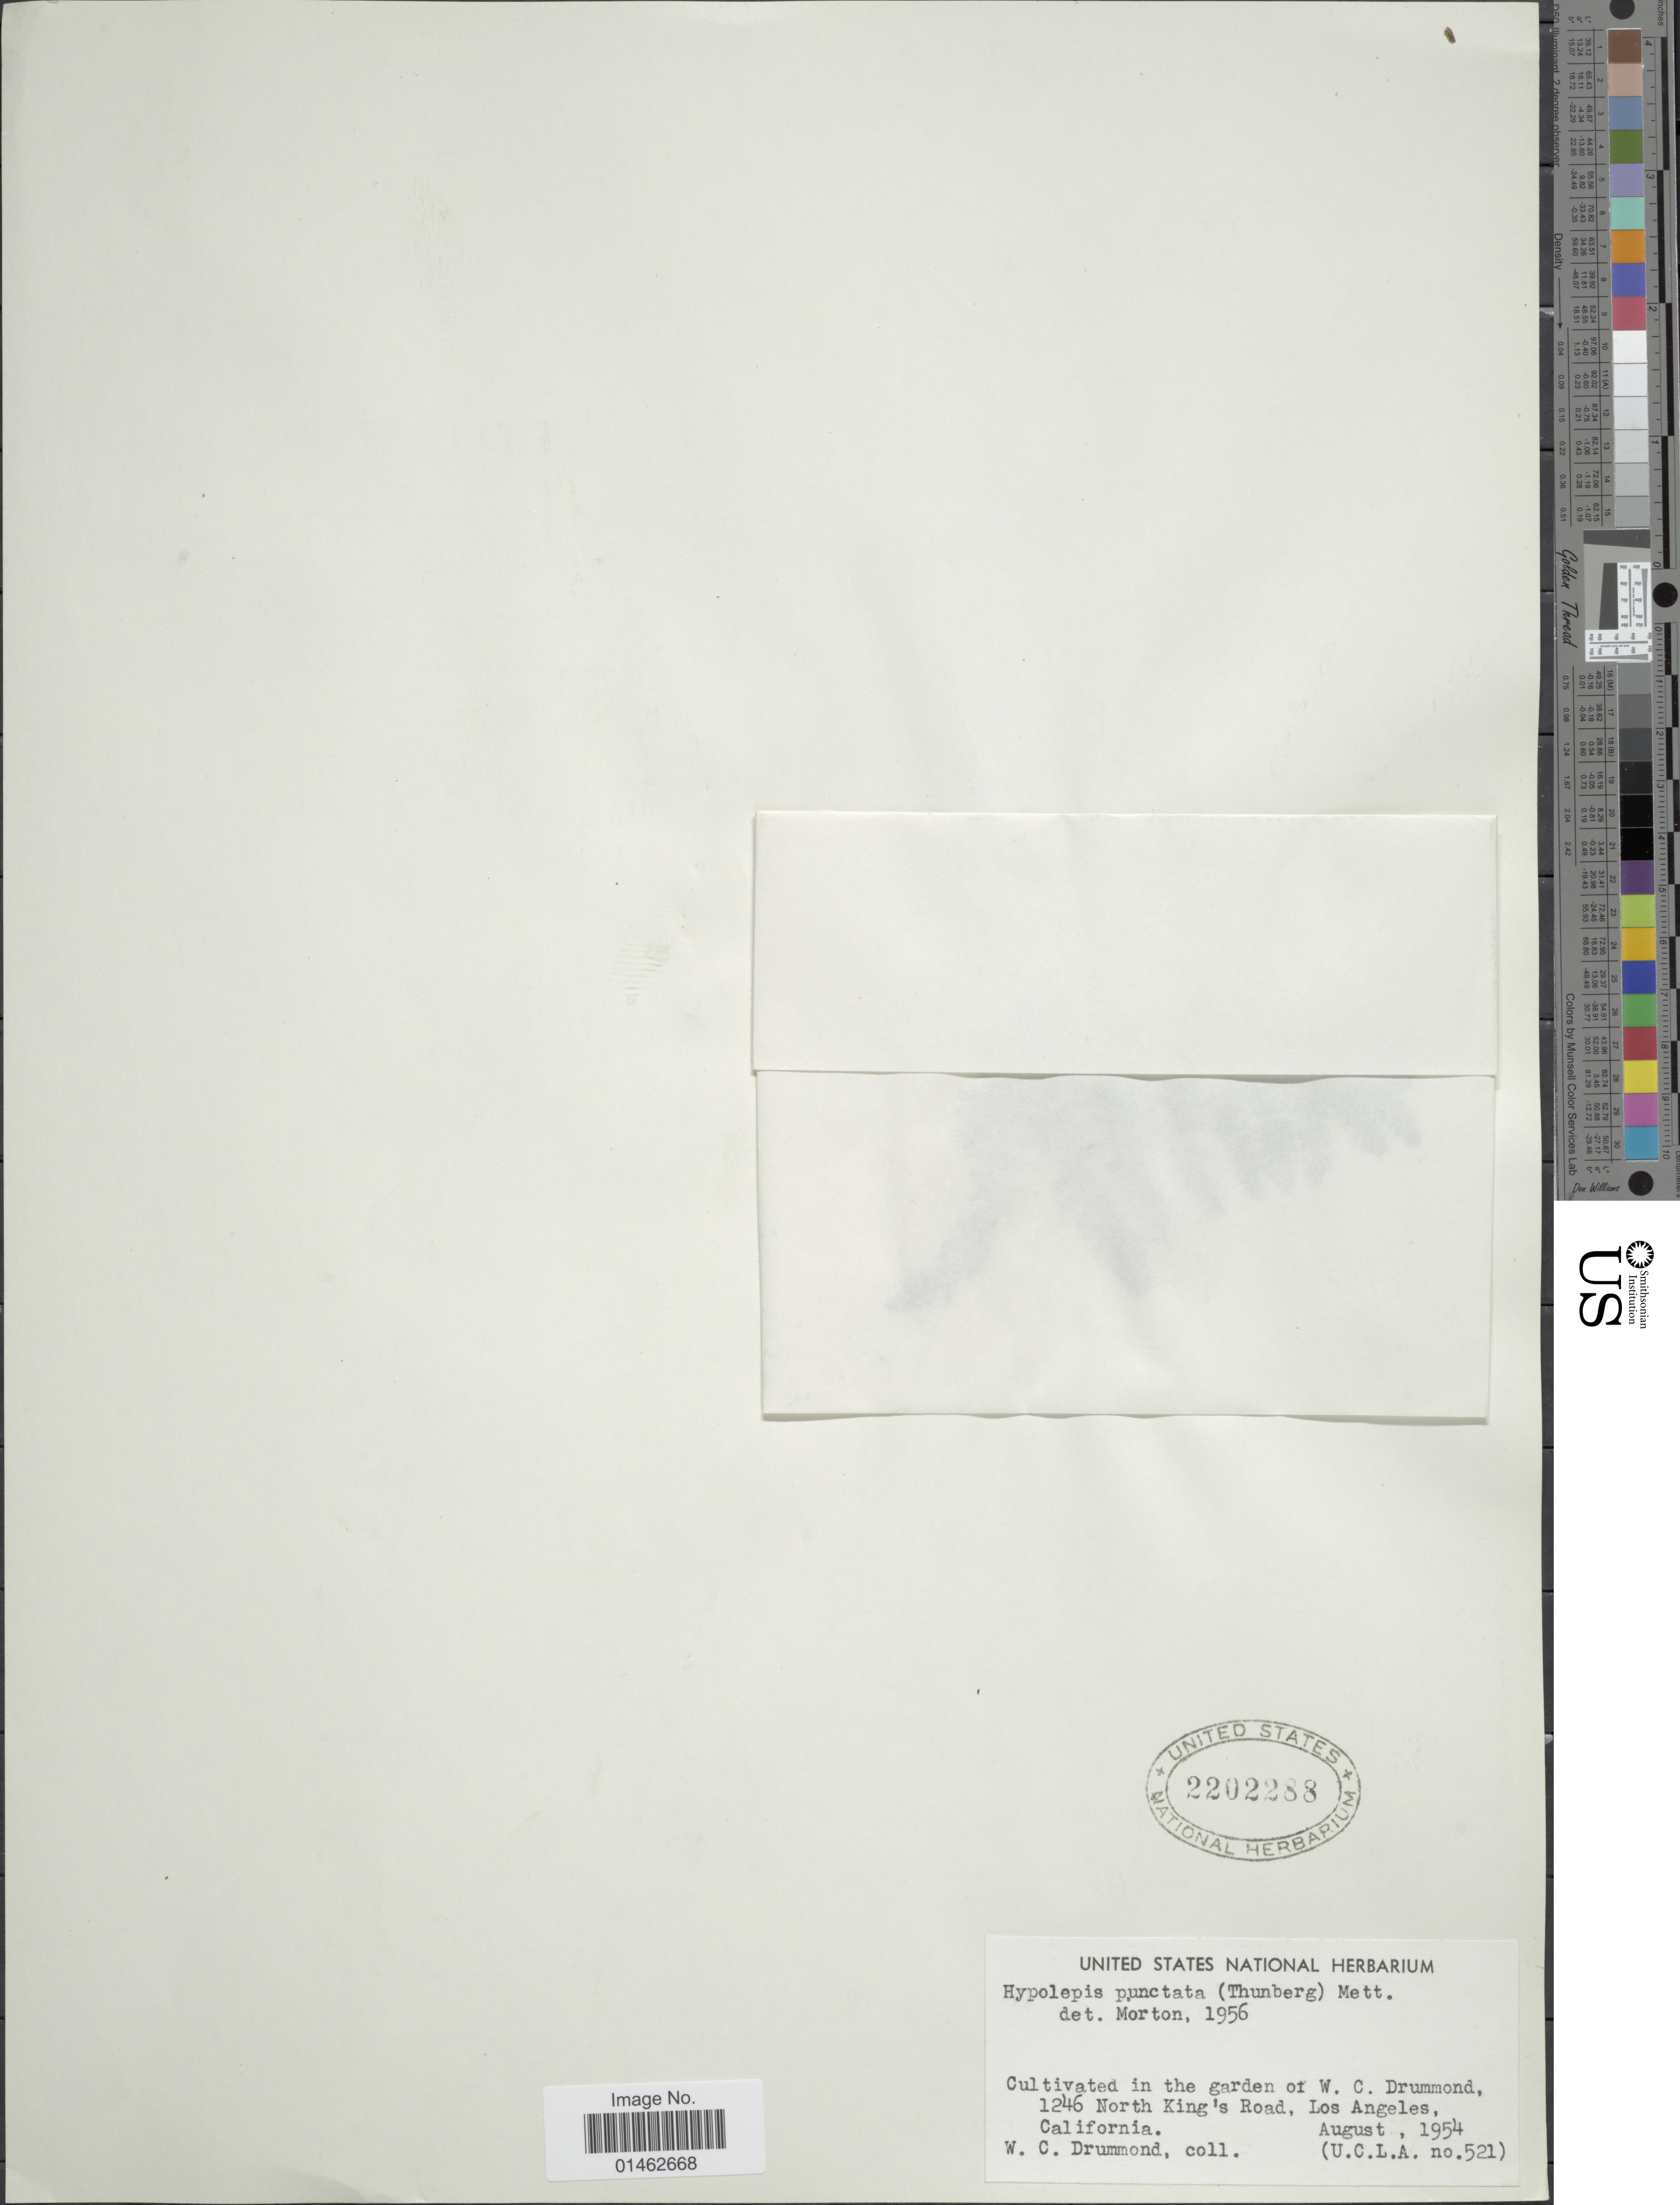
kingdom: Plantae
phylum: Tracheophyta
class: Polypodiopsida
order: Polypodiales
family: Dennstaedtiaceae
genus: Hypolepis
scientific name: Hypolepis punctata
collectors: W. Drummond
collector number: U.C.L.A. 521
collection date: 1954-08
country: United States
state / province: California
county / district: Los Angeles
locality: Cutivated in garden, North King's Road, Los Angeles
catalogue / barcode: US 2202288